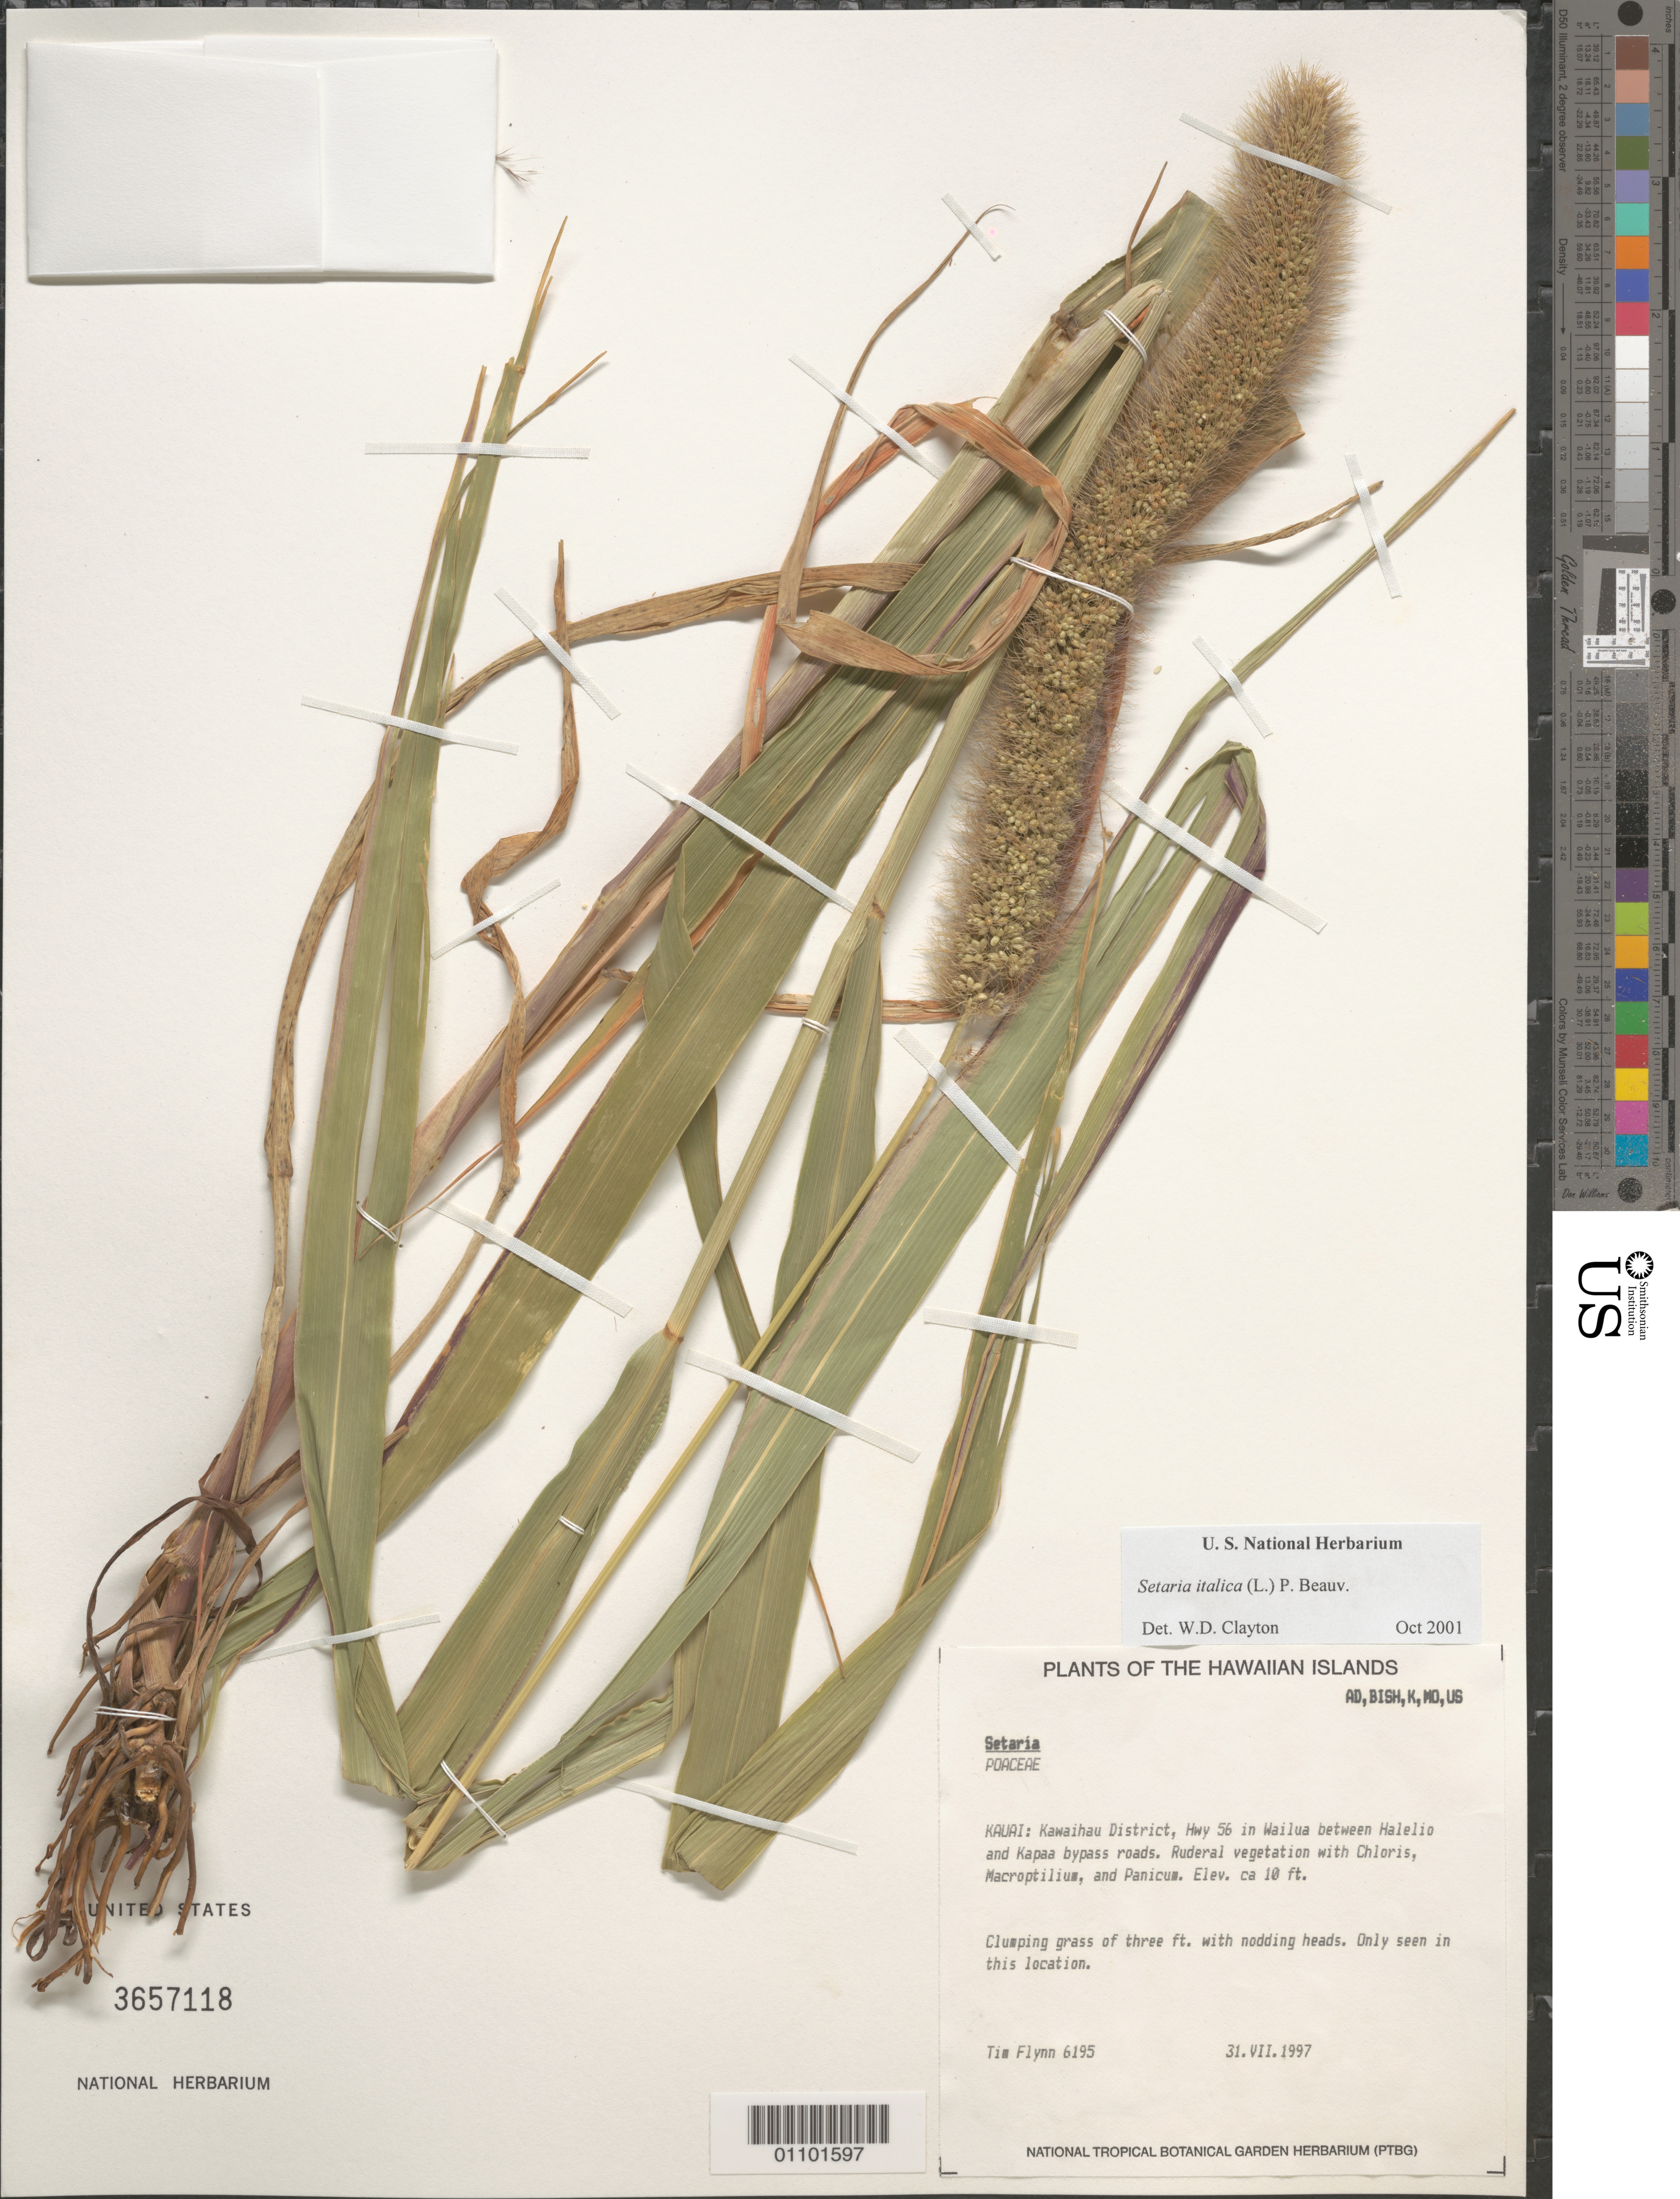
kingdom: Plantae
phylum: Tracheophyta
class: Liliopsida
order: Poales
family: Poaceae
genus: Setaria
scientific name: Setaria italica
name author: (L.) P. Beauv.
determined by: Clayton, W. D.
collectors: T. W. Flynn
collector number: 6195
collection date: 1997-07-31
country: United States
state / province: Hawaii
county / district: Kauai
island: Kaua'i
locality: Kawaihau District, Hwy 56 in Wailua between Halelio and Kapaa bypass roads.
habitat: Ruderal vegetation.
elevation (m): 3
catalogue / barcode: US 3657118